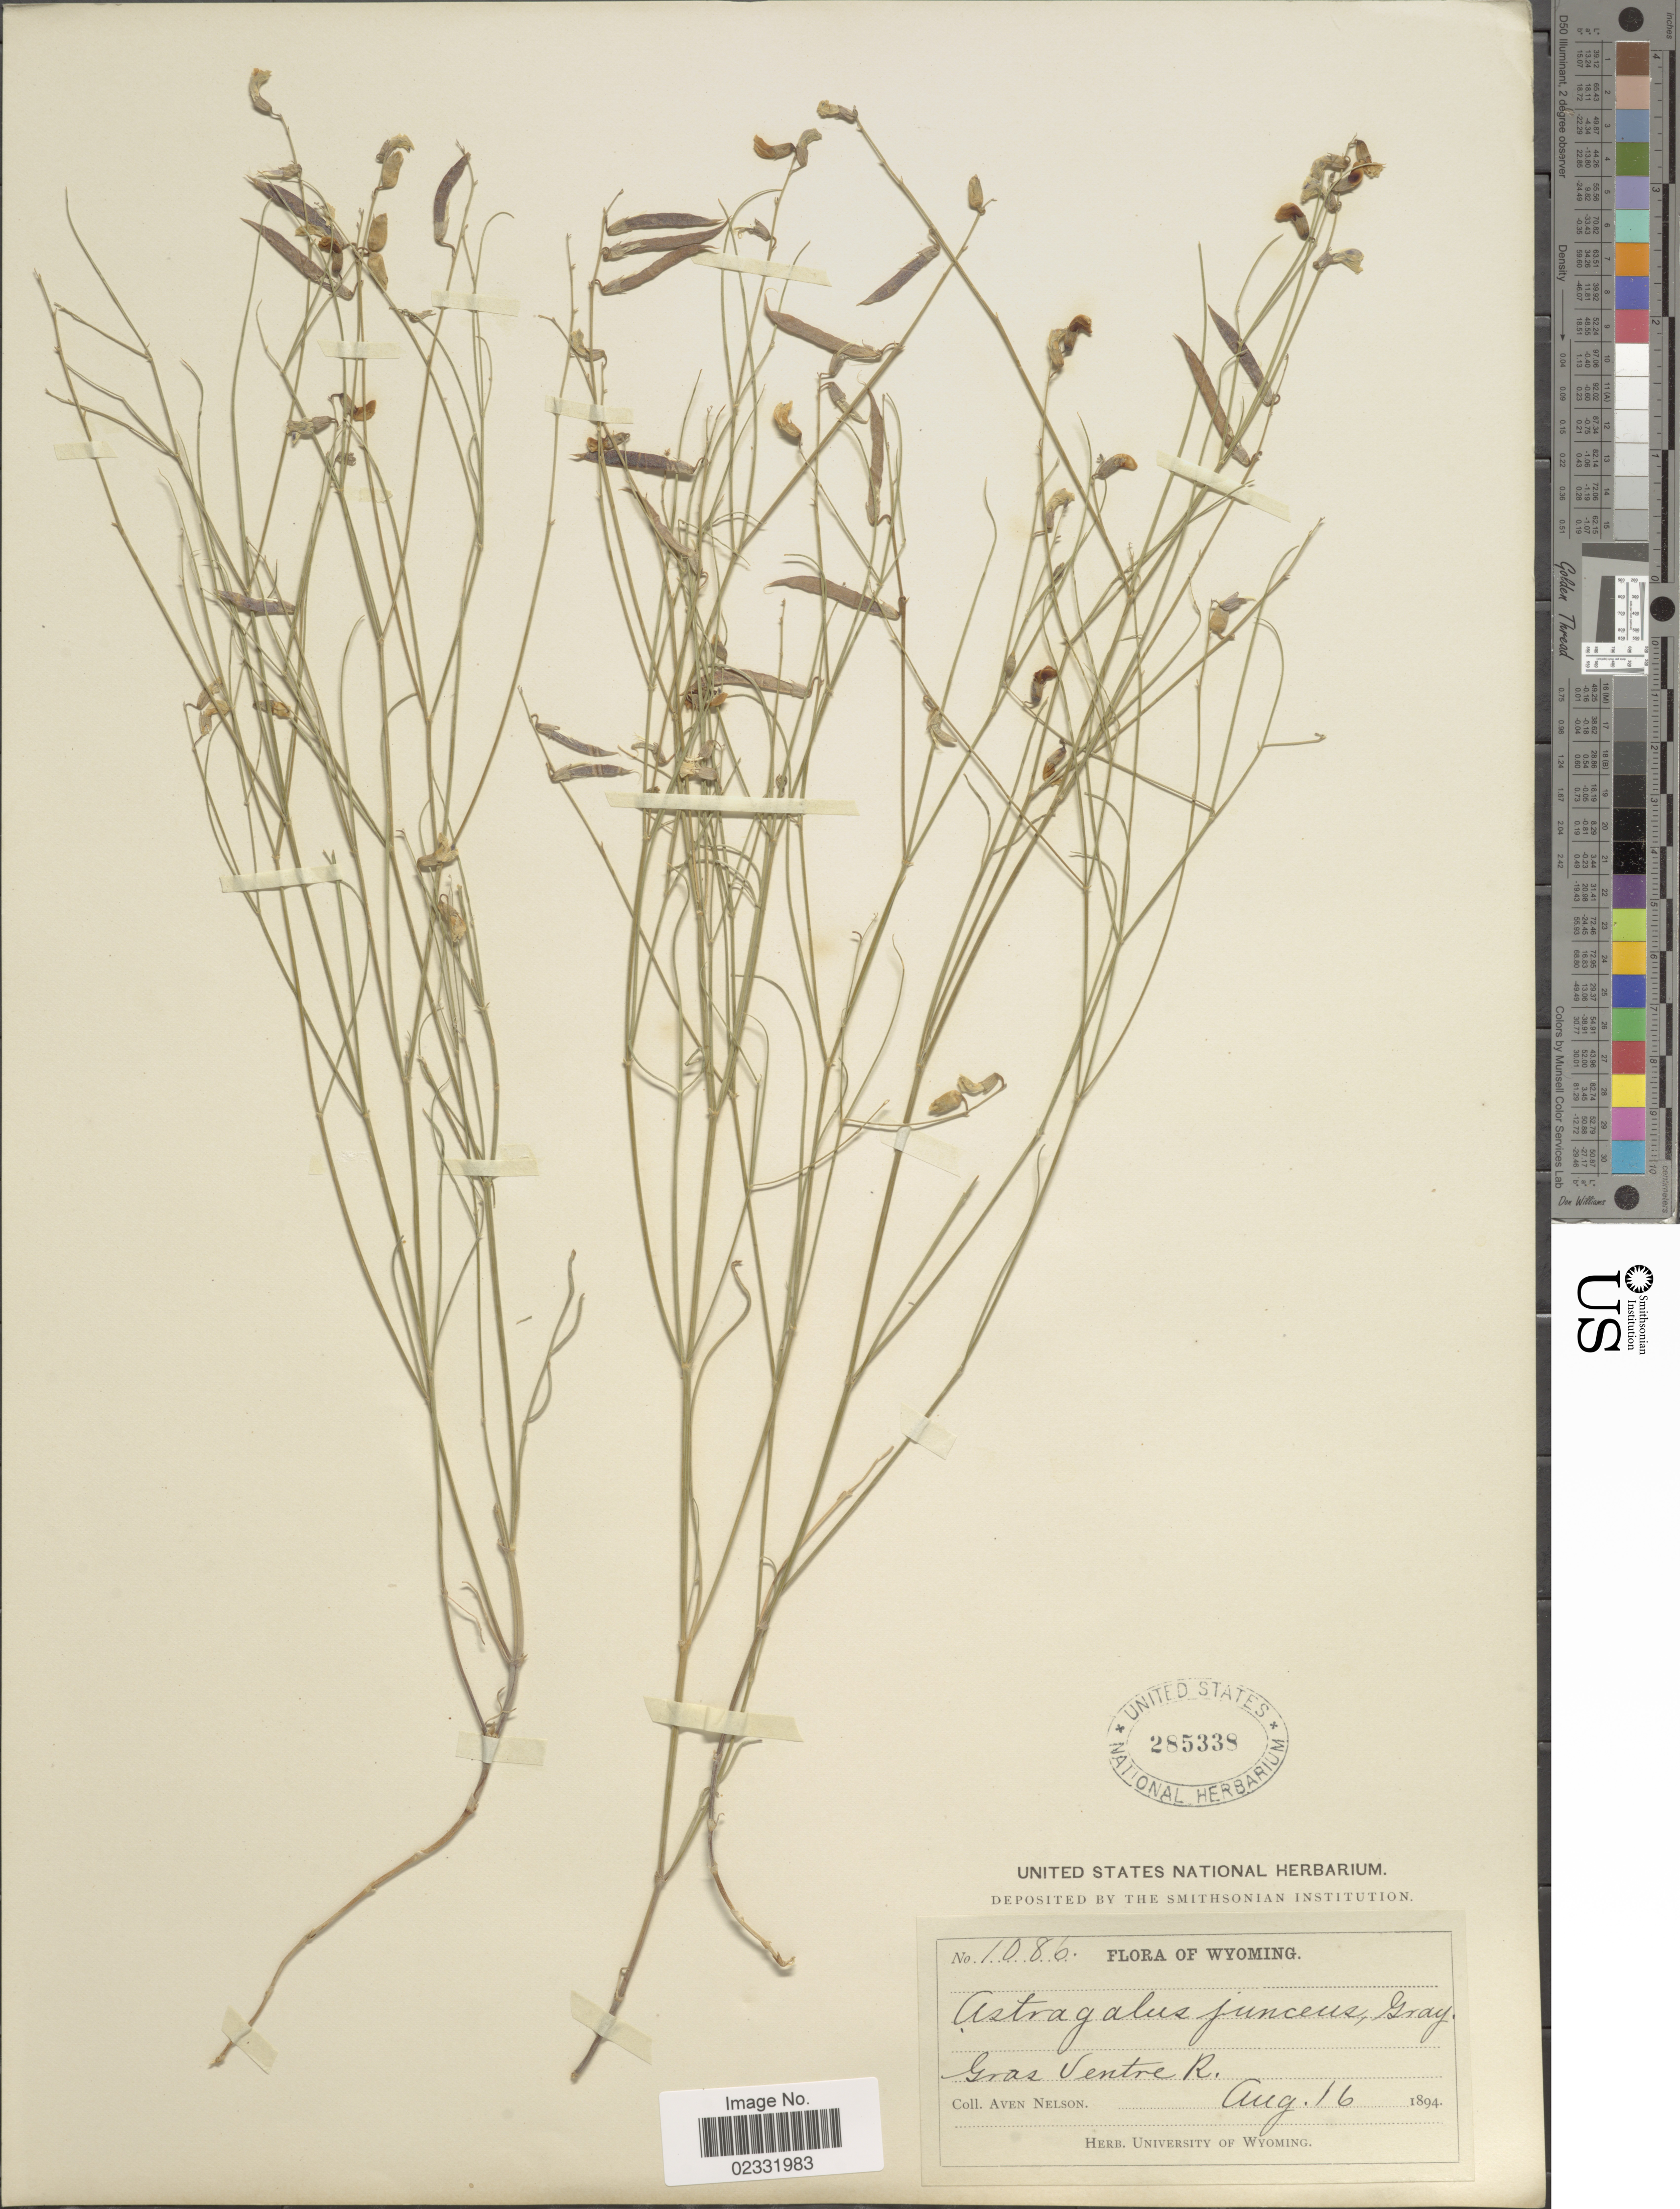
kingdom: Plantae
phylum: Tracheophyta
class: Magnoliopsida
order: Fabales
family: Fabaceae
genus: Astragalus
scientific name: Astragalus junceus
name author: Spreng. & Ledeb.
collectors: A. Nelson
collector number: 1086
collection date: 1894-08-16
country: United States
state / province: Wyoming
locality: Gras Ventre R.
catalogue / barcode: US 285338